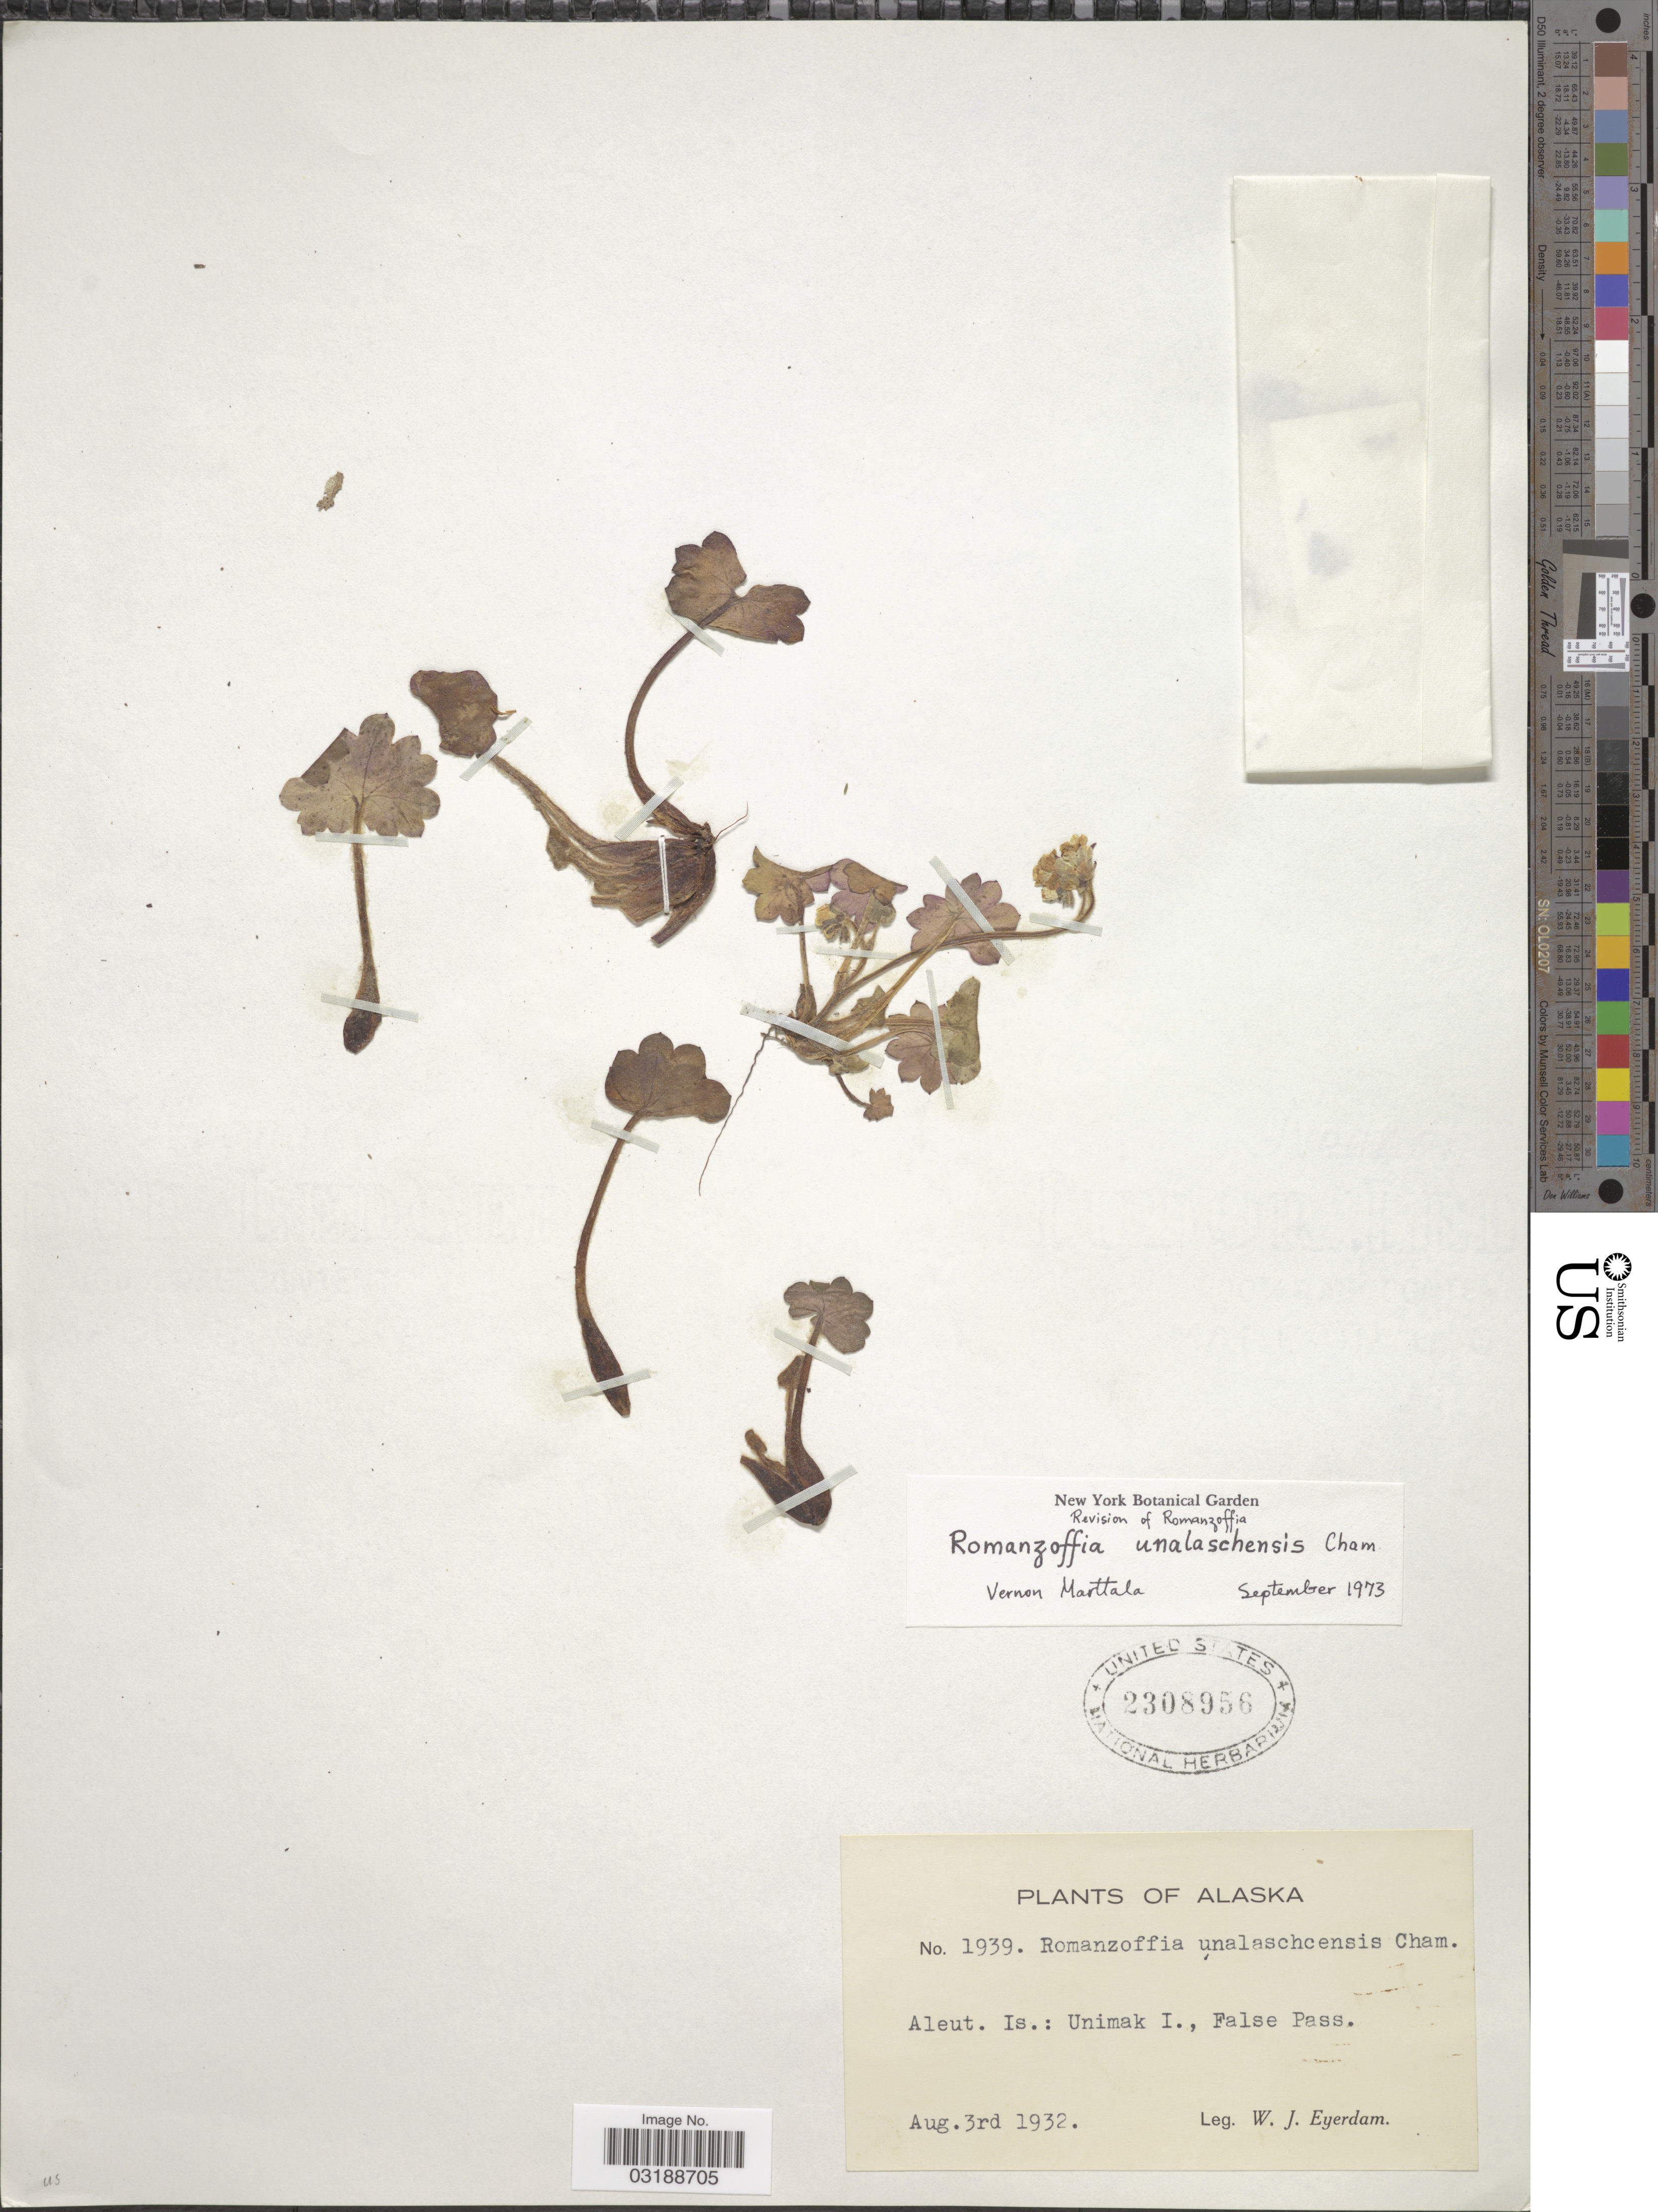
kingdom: Plantae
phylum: Tracheophyta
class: Magnoliopsida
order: Boraginales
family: Hydrophyllaceae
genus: Romanzoffia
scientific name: Romanzoffia unalaschcensis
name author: Cham.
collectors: W. J. Eyerdam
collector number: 1939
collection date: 1932-08-03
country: United States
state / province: Alaska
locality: Aleut. Is.: Unimak I., False Pass.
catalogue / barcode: US 2308956